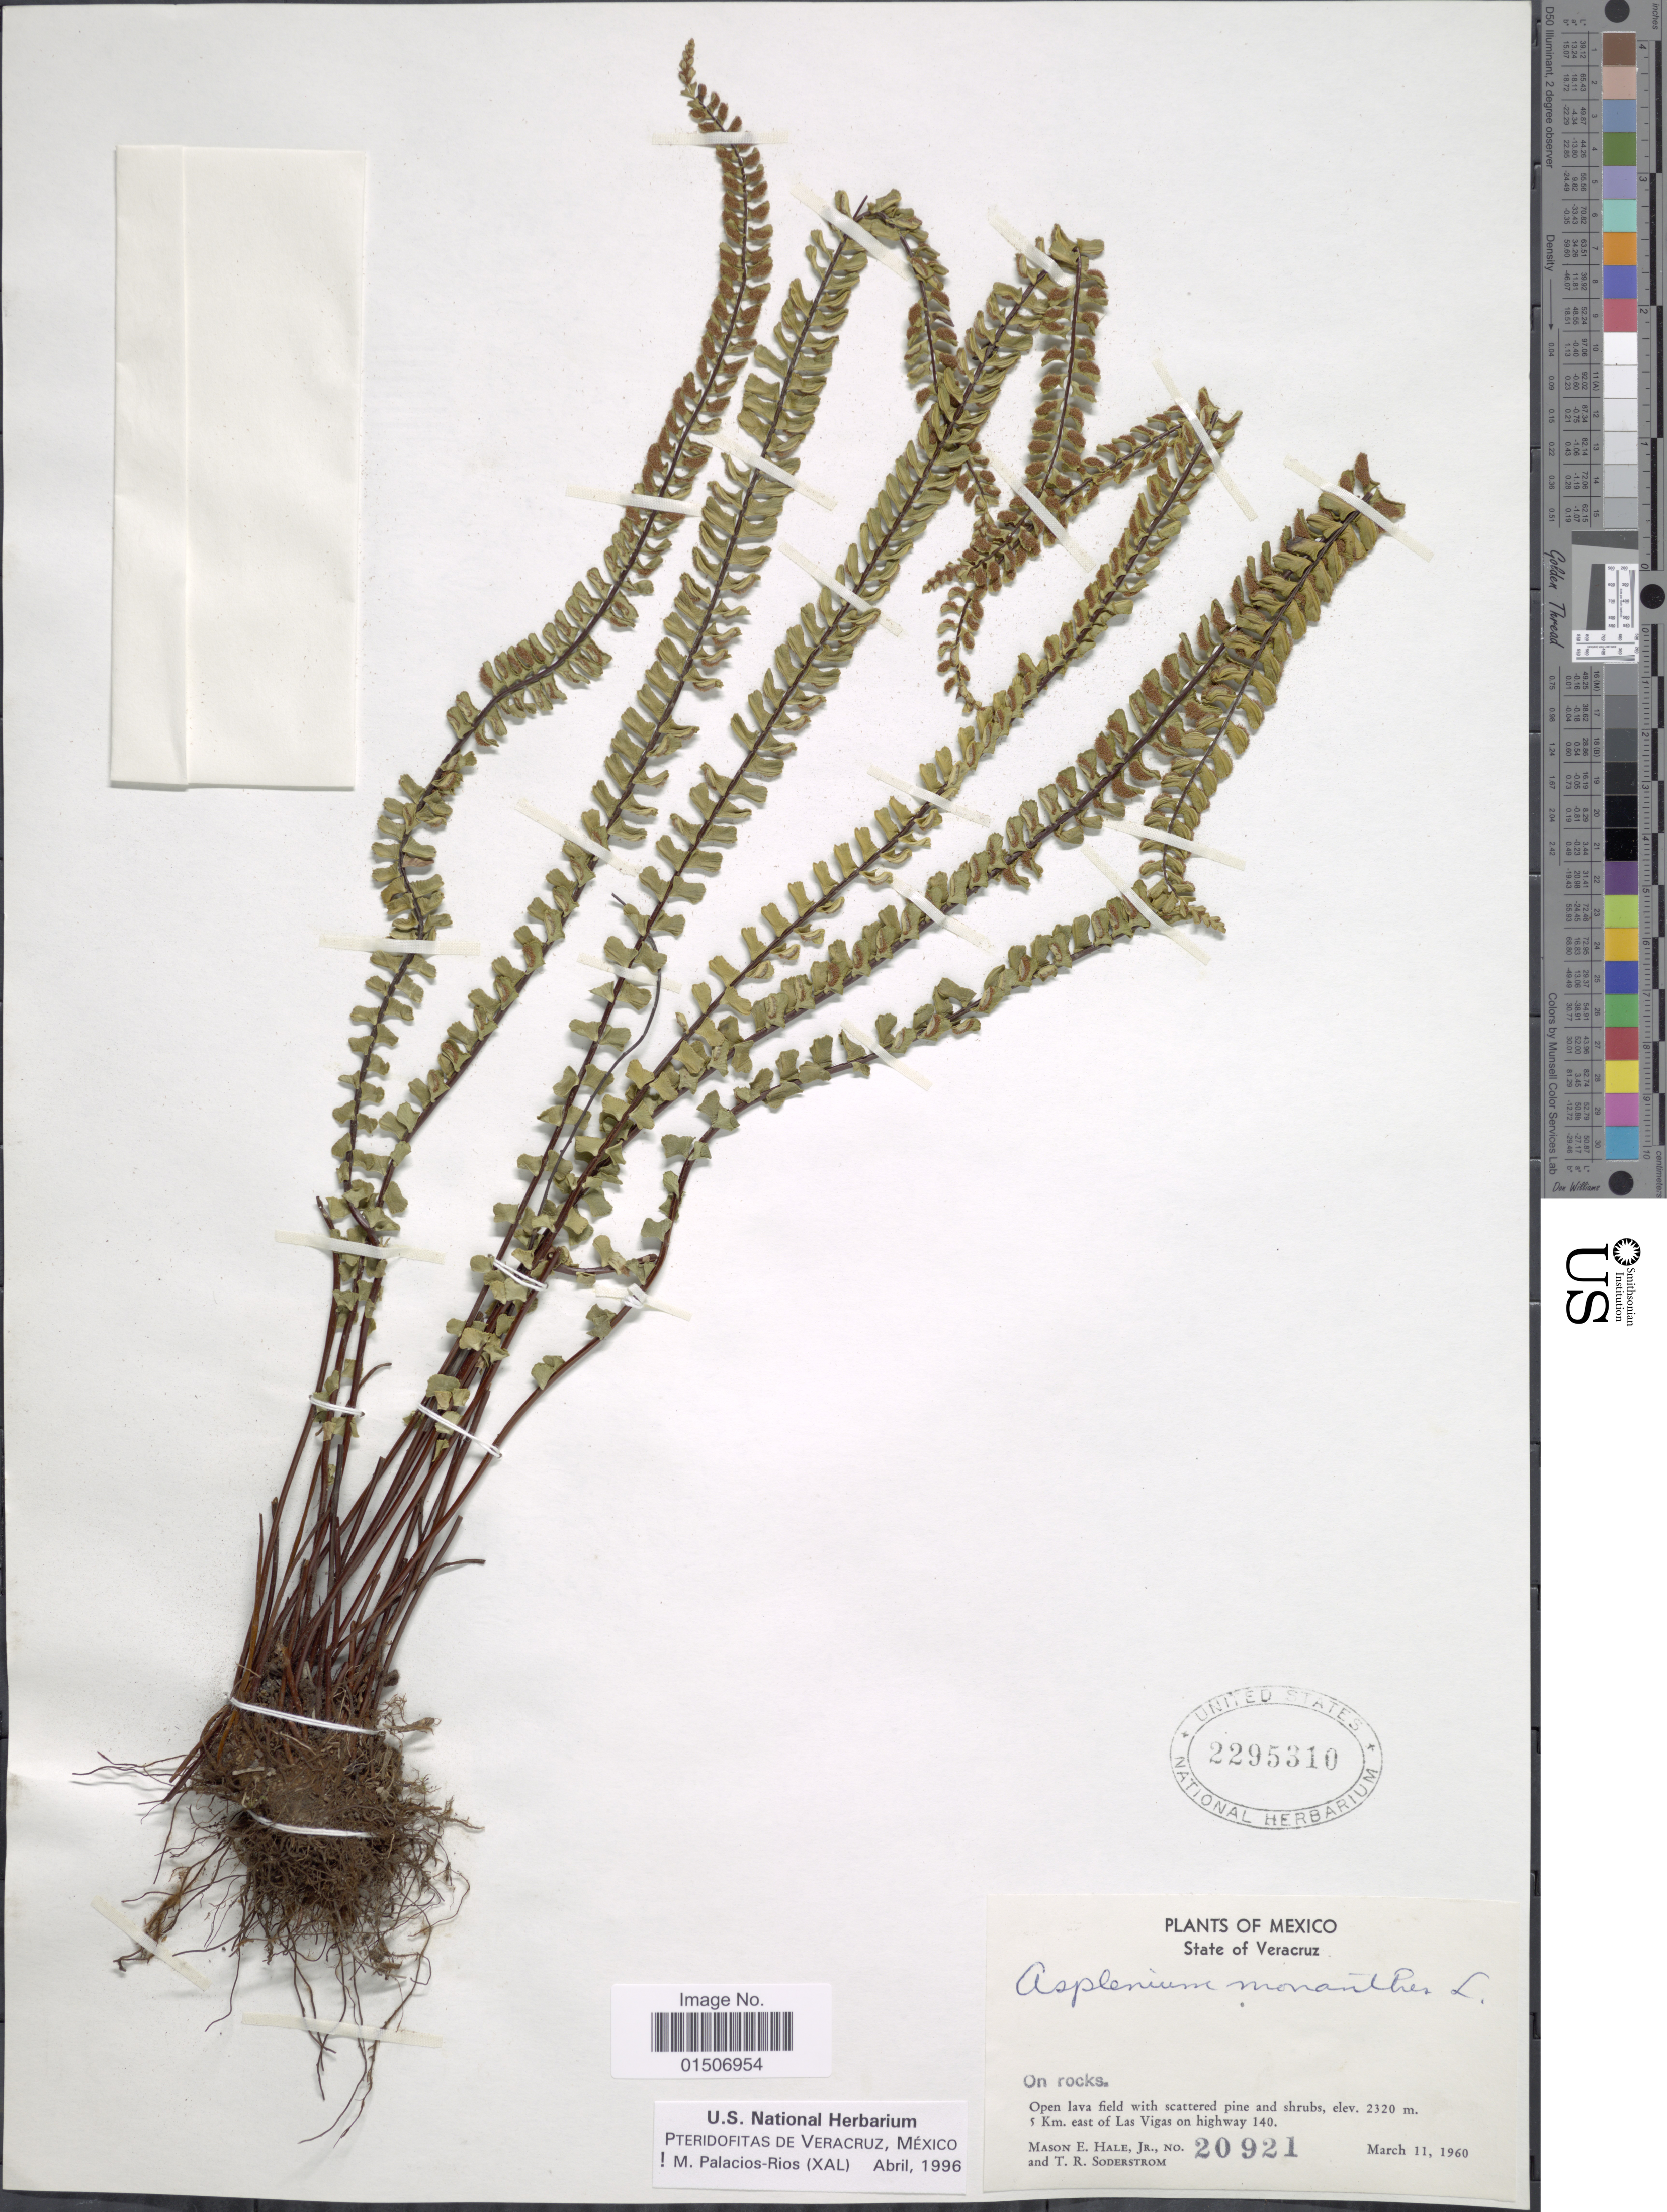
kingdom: Plantae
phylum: Tracheophyta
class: Polypodiopsida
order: Polypodiales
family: Aspleniaceae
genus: Asplenium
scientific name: Asplenium monanthes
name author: L.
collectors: M. Hale & T. R. Soderstrom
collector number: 20921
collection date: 1960-03-11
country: Mexico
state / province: Veracruz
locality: State of Veracruz, On rocks, Open lava field with scattered pine and shrubs, 5 Km. east of las Vigas on highway 140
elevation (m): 2320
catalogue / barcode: US 2295310